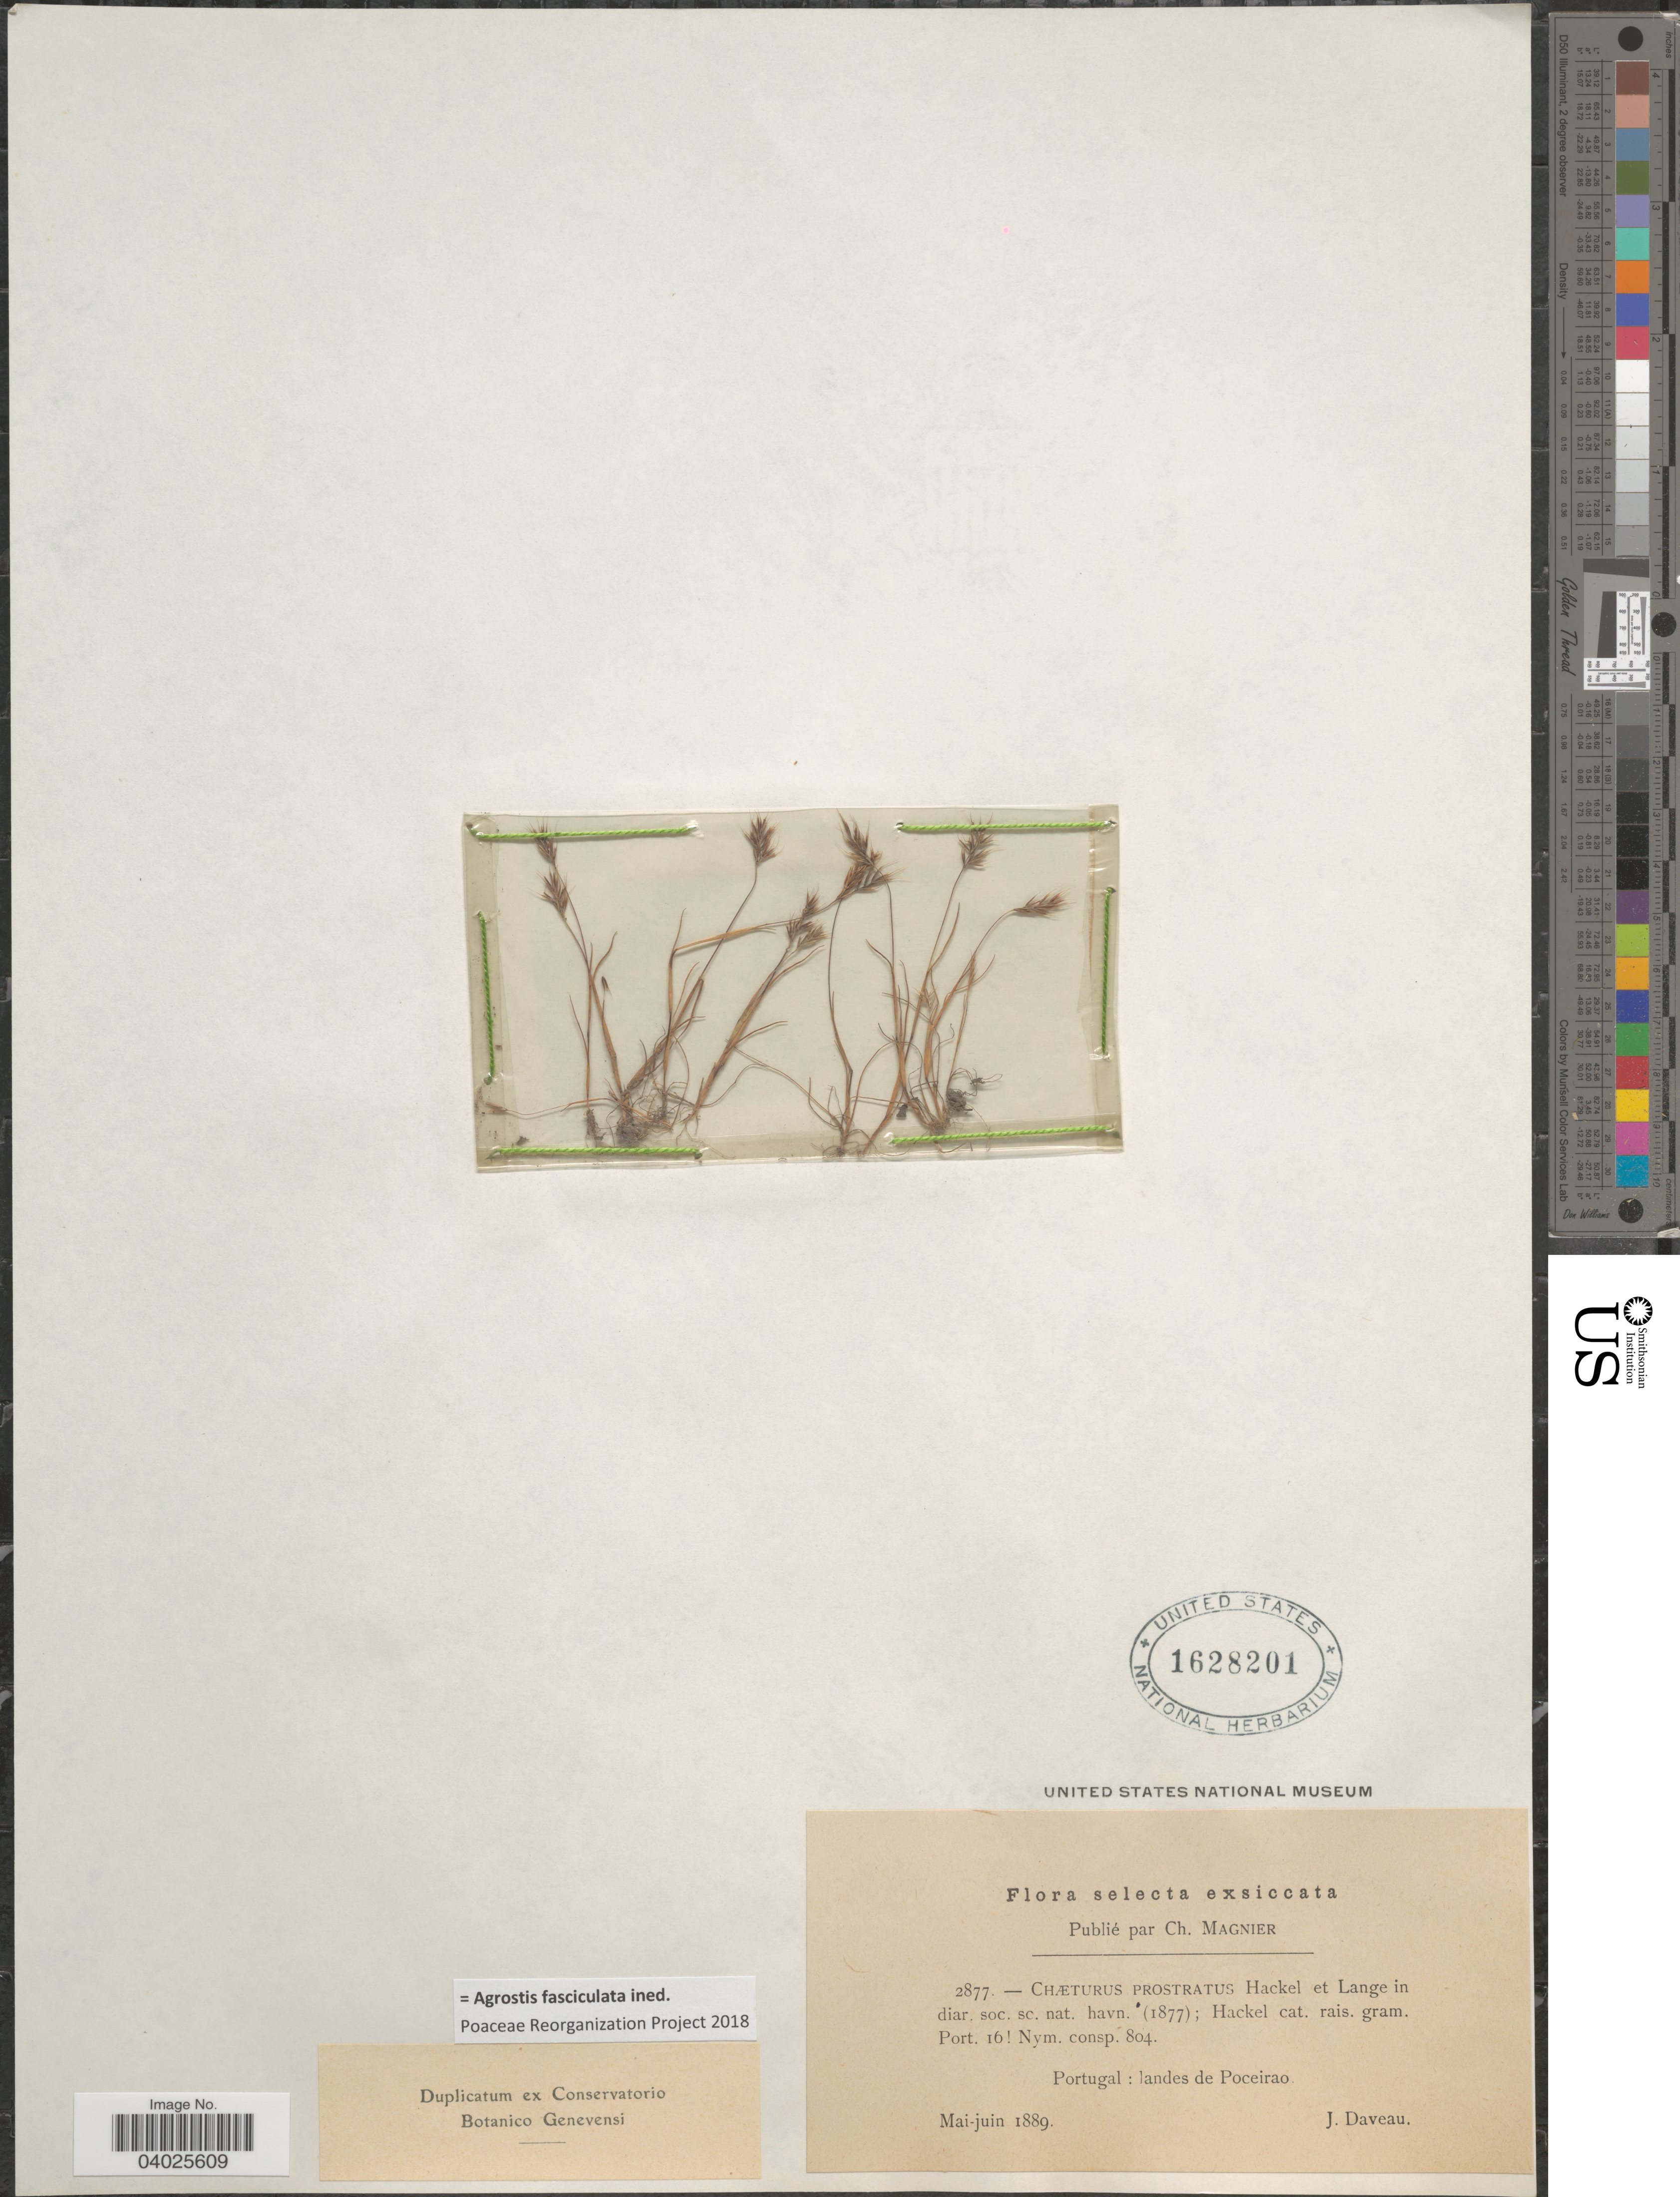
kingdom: Plantae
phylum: Tracheophyta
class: Liliopsida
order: Poales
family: Poaceae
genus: Agrostis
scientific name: Agrostis fasciculata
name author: Roem. & Schult.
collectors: J. Daveau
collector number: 2877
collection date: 1889-05/1889-06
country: Portugal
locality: Selecta. Landes de Poceirao.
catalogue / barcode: US 1628201